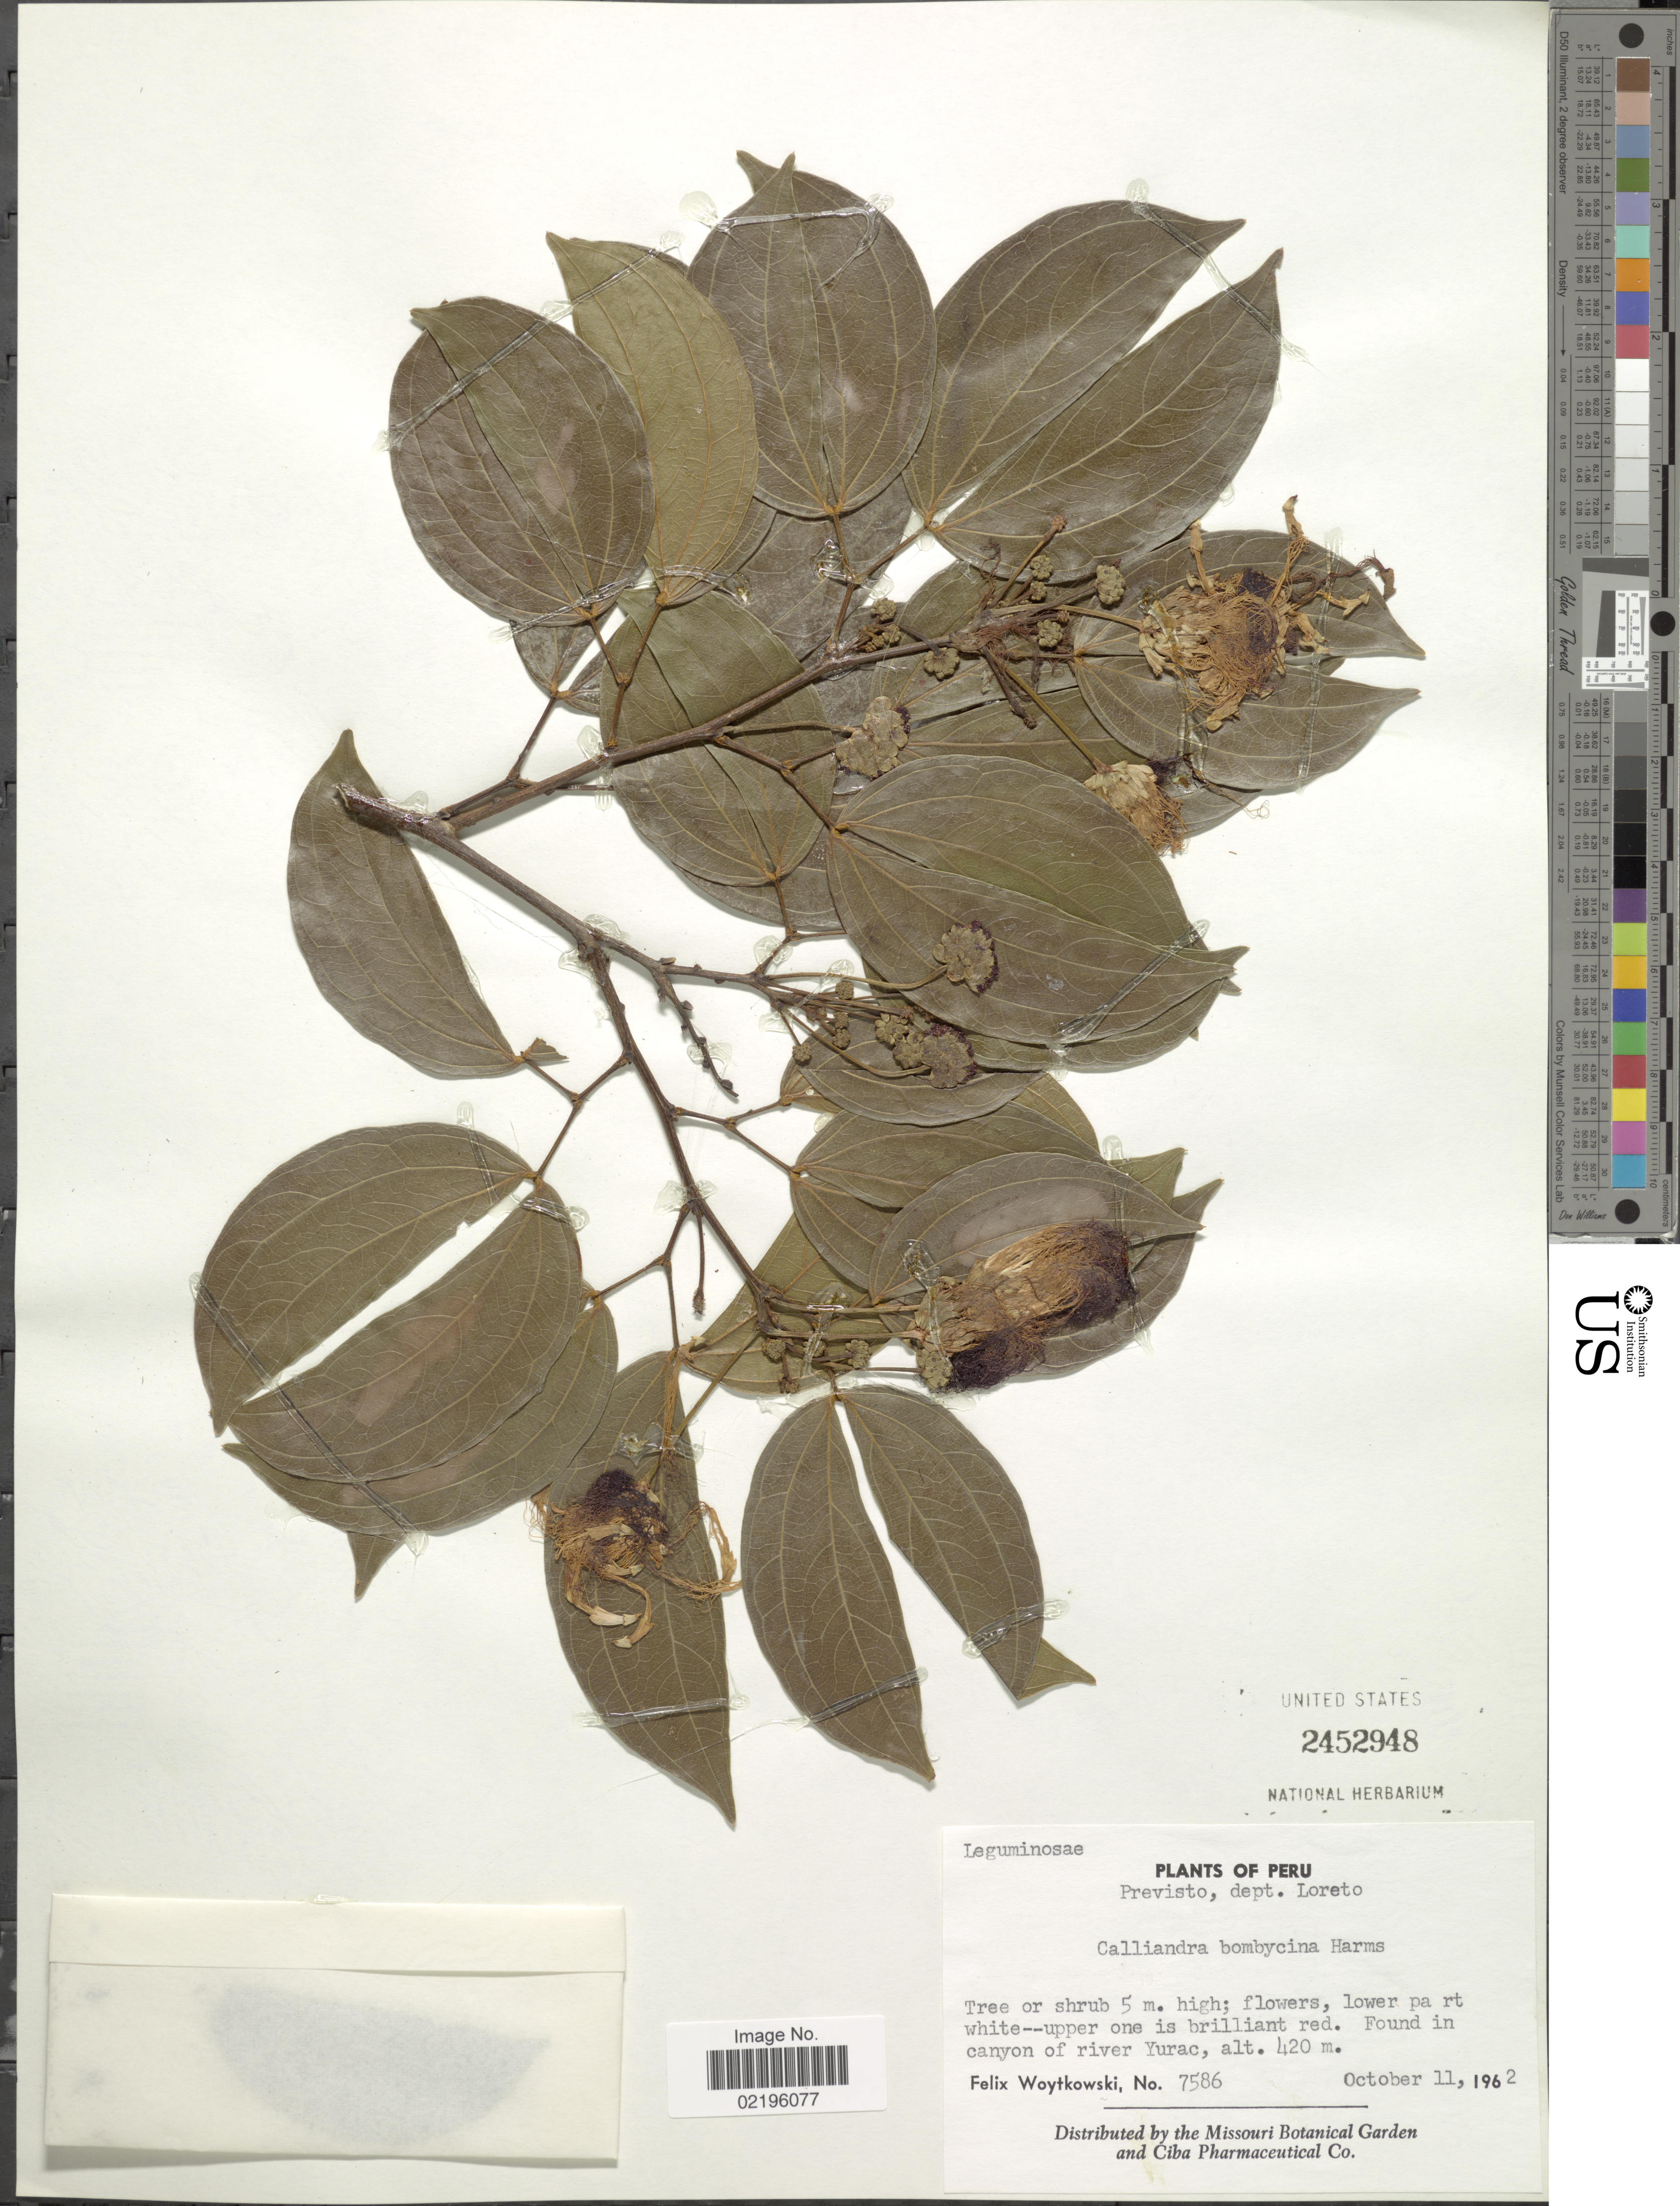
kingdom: Plantae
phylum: Tracheophyta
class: Magnoliopsida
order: Fabales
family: Fabaceae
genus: Calliandra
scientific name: Calliandra bombycina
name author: Benth. ex Spruce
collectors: F. Woytkowski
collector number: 7586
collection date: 1962-10-11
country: Peru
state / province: Loreto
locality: Previsto, dept. Loreto. Found in Canyon of river Yurac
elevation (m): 420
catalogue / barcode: US 2452948